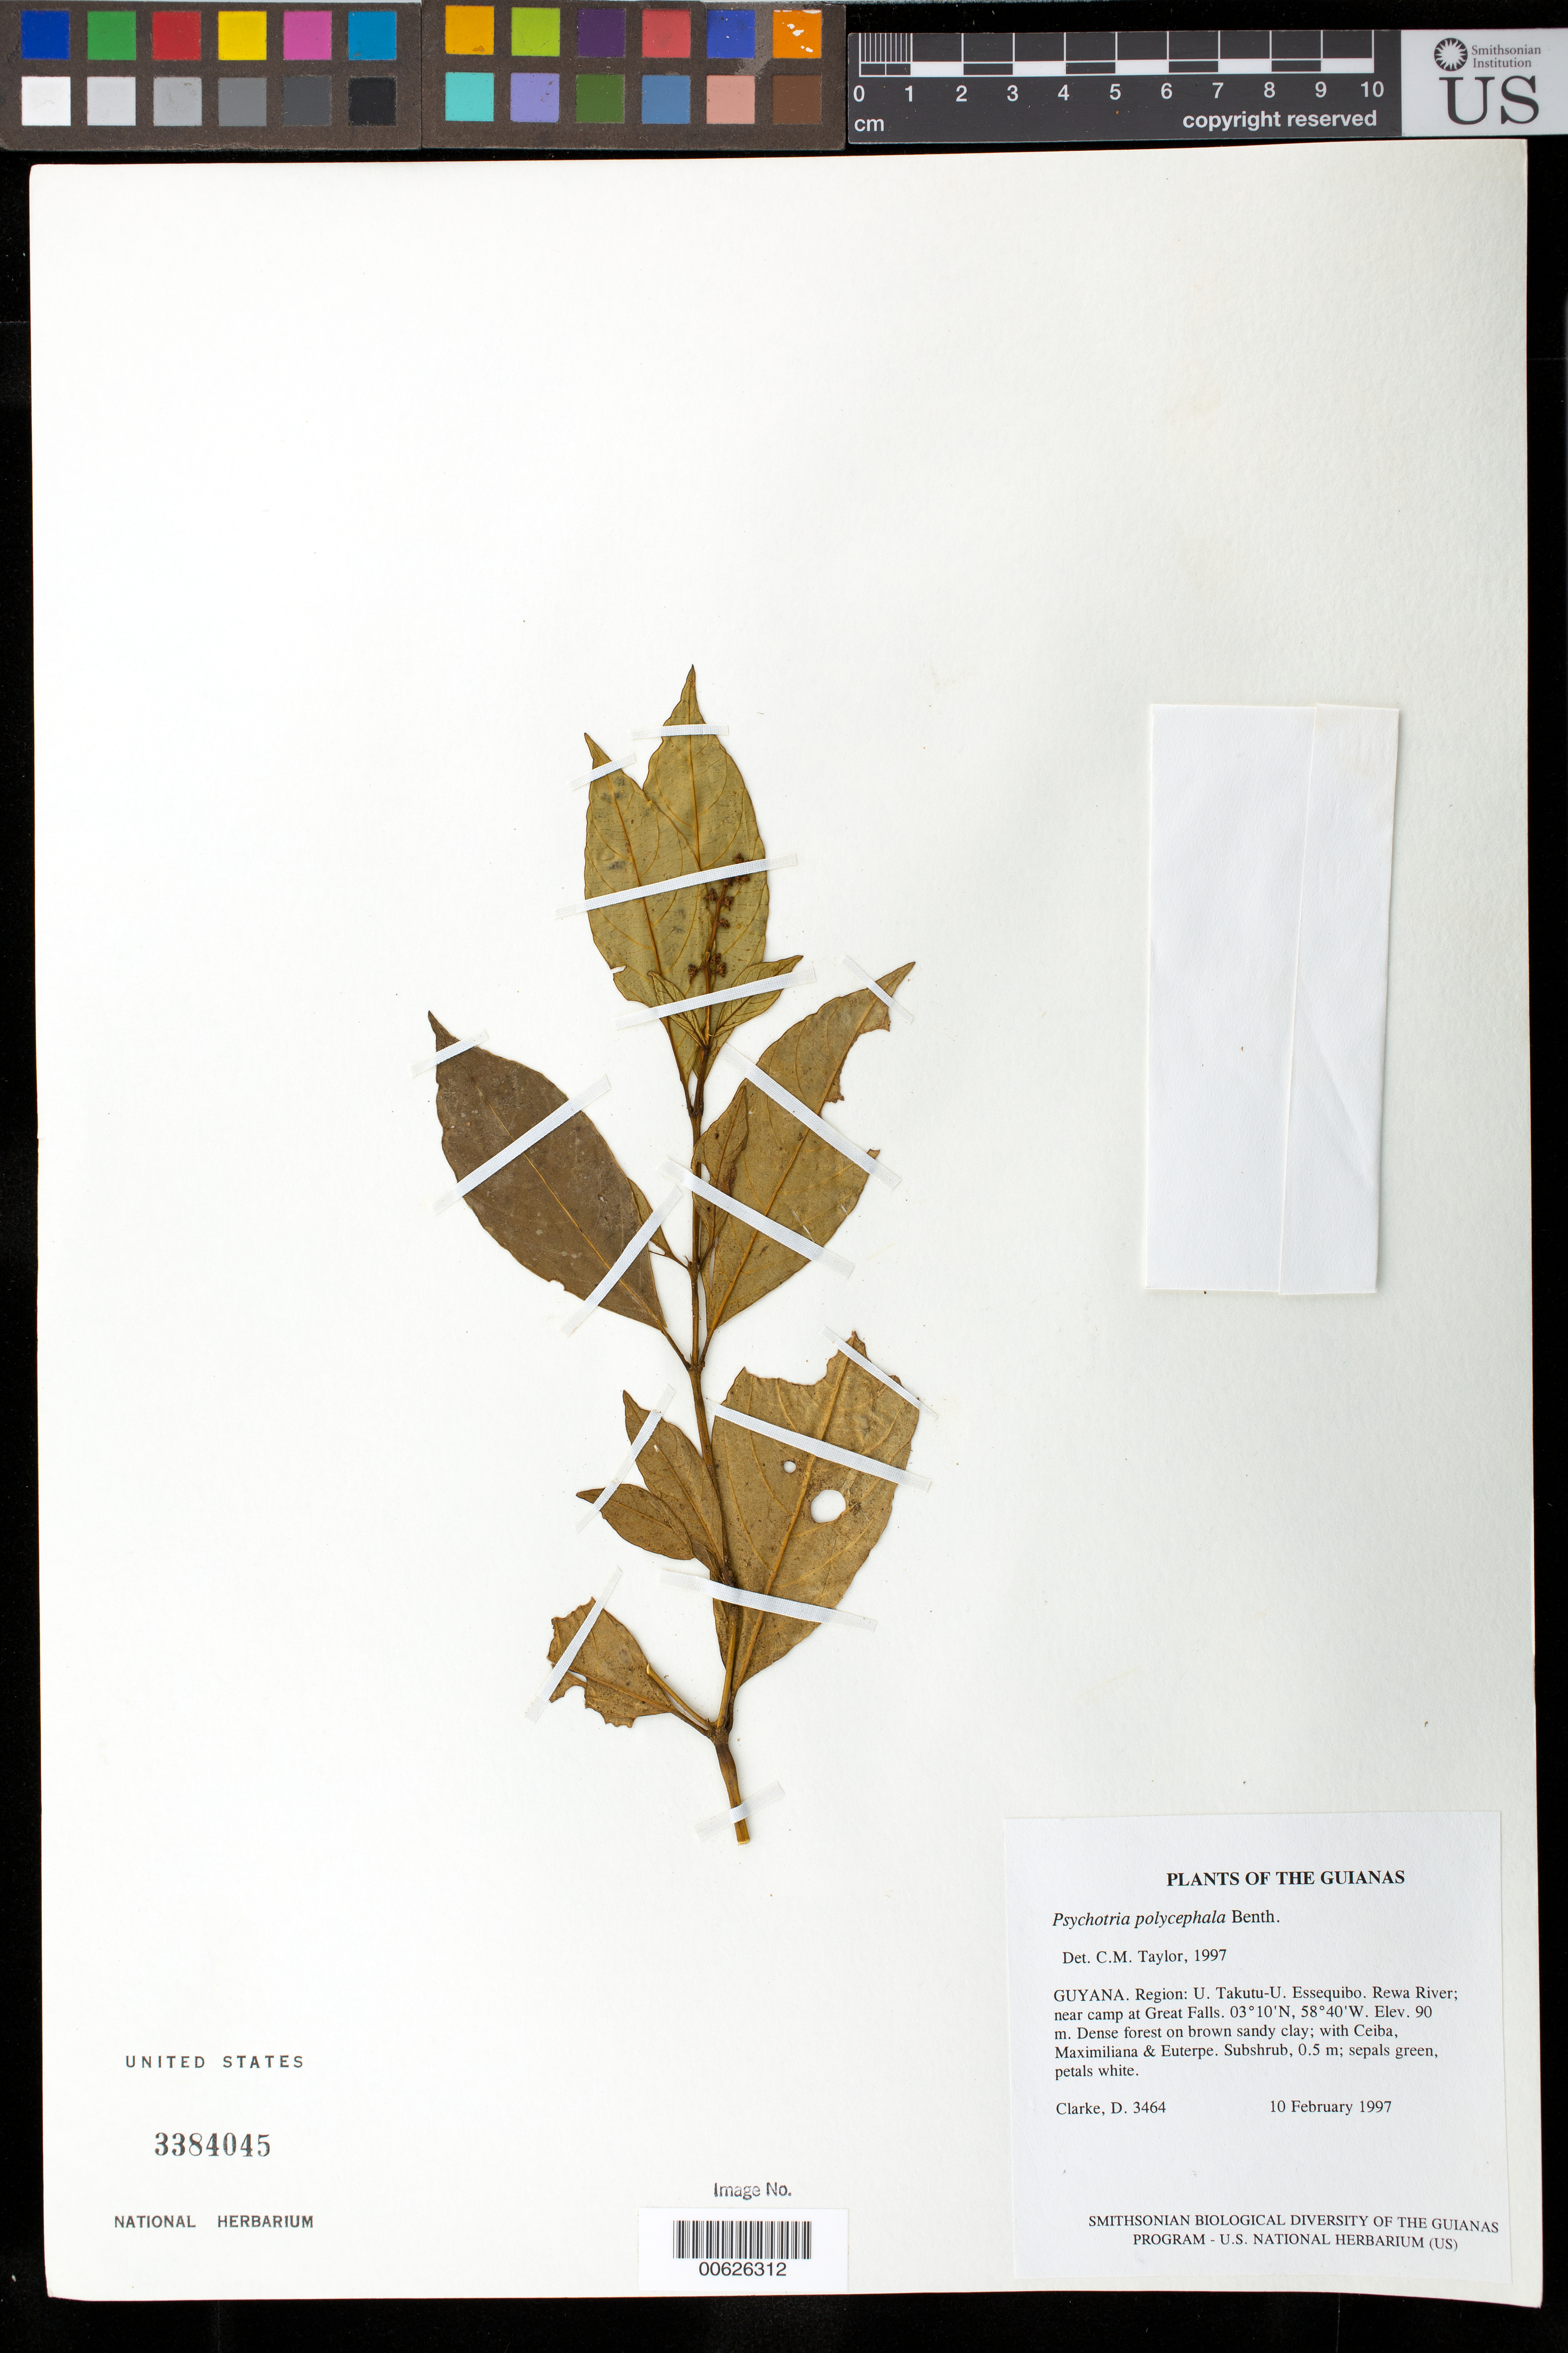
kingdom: Plantae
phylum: Tracheophyta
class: Magnoliopsida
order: Gentianales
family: Rubiaceae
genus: Palicourea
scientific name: Palicourea polycephala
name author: (Benth.) Delprete & J.H. Kirkbr.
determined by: Kirkbride, J. H., Jr.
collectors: H. D. Clarke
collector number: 3464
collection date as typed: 10 February 1997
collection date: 1997-02-10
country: Guyana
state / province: U. Takutu-U. Essequibo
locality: Rewa River; near camp at Great Falls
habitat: Dense forest on brown sandy clay; with Ceiba, Maximiliana & Euterpe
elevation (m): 90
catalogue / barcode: US 3384045